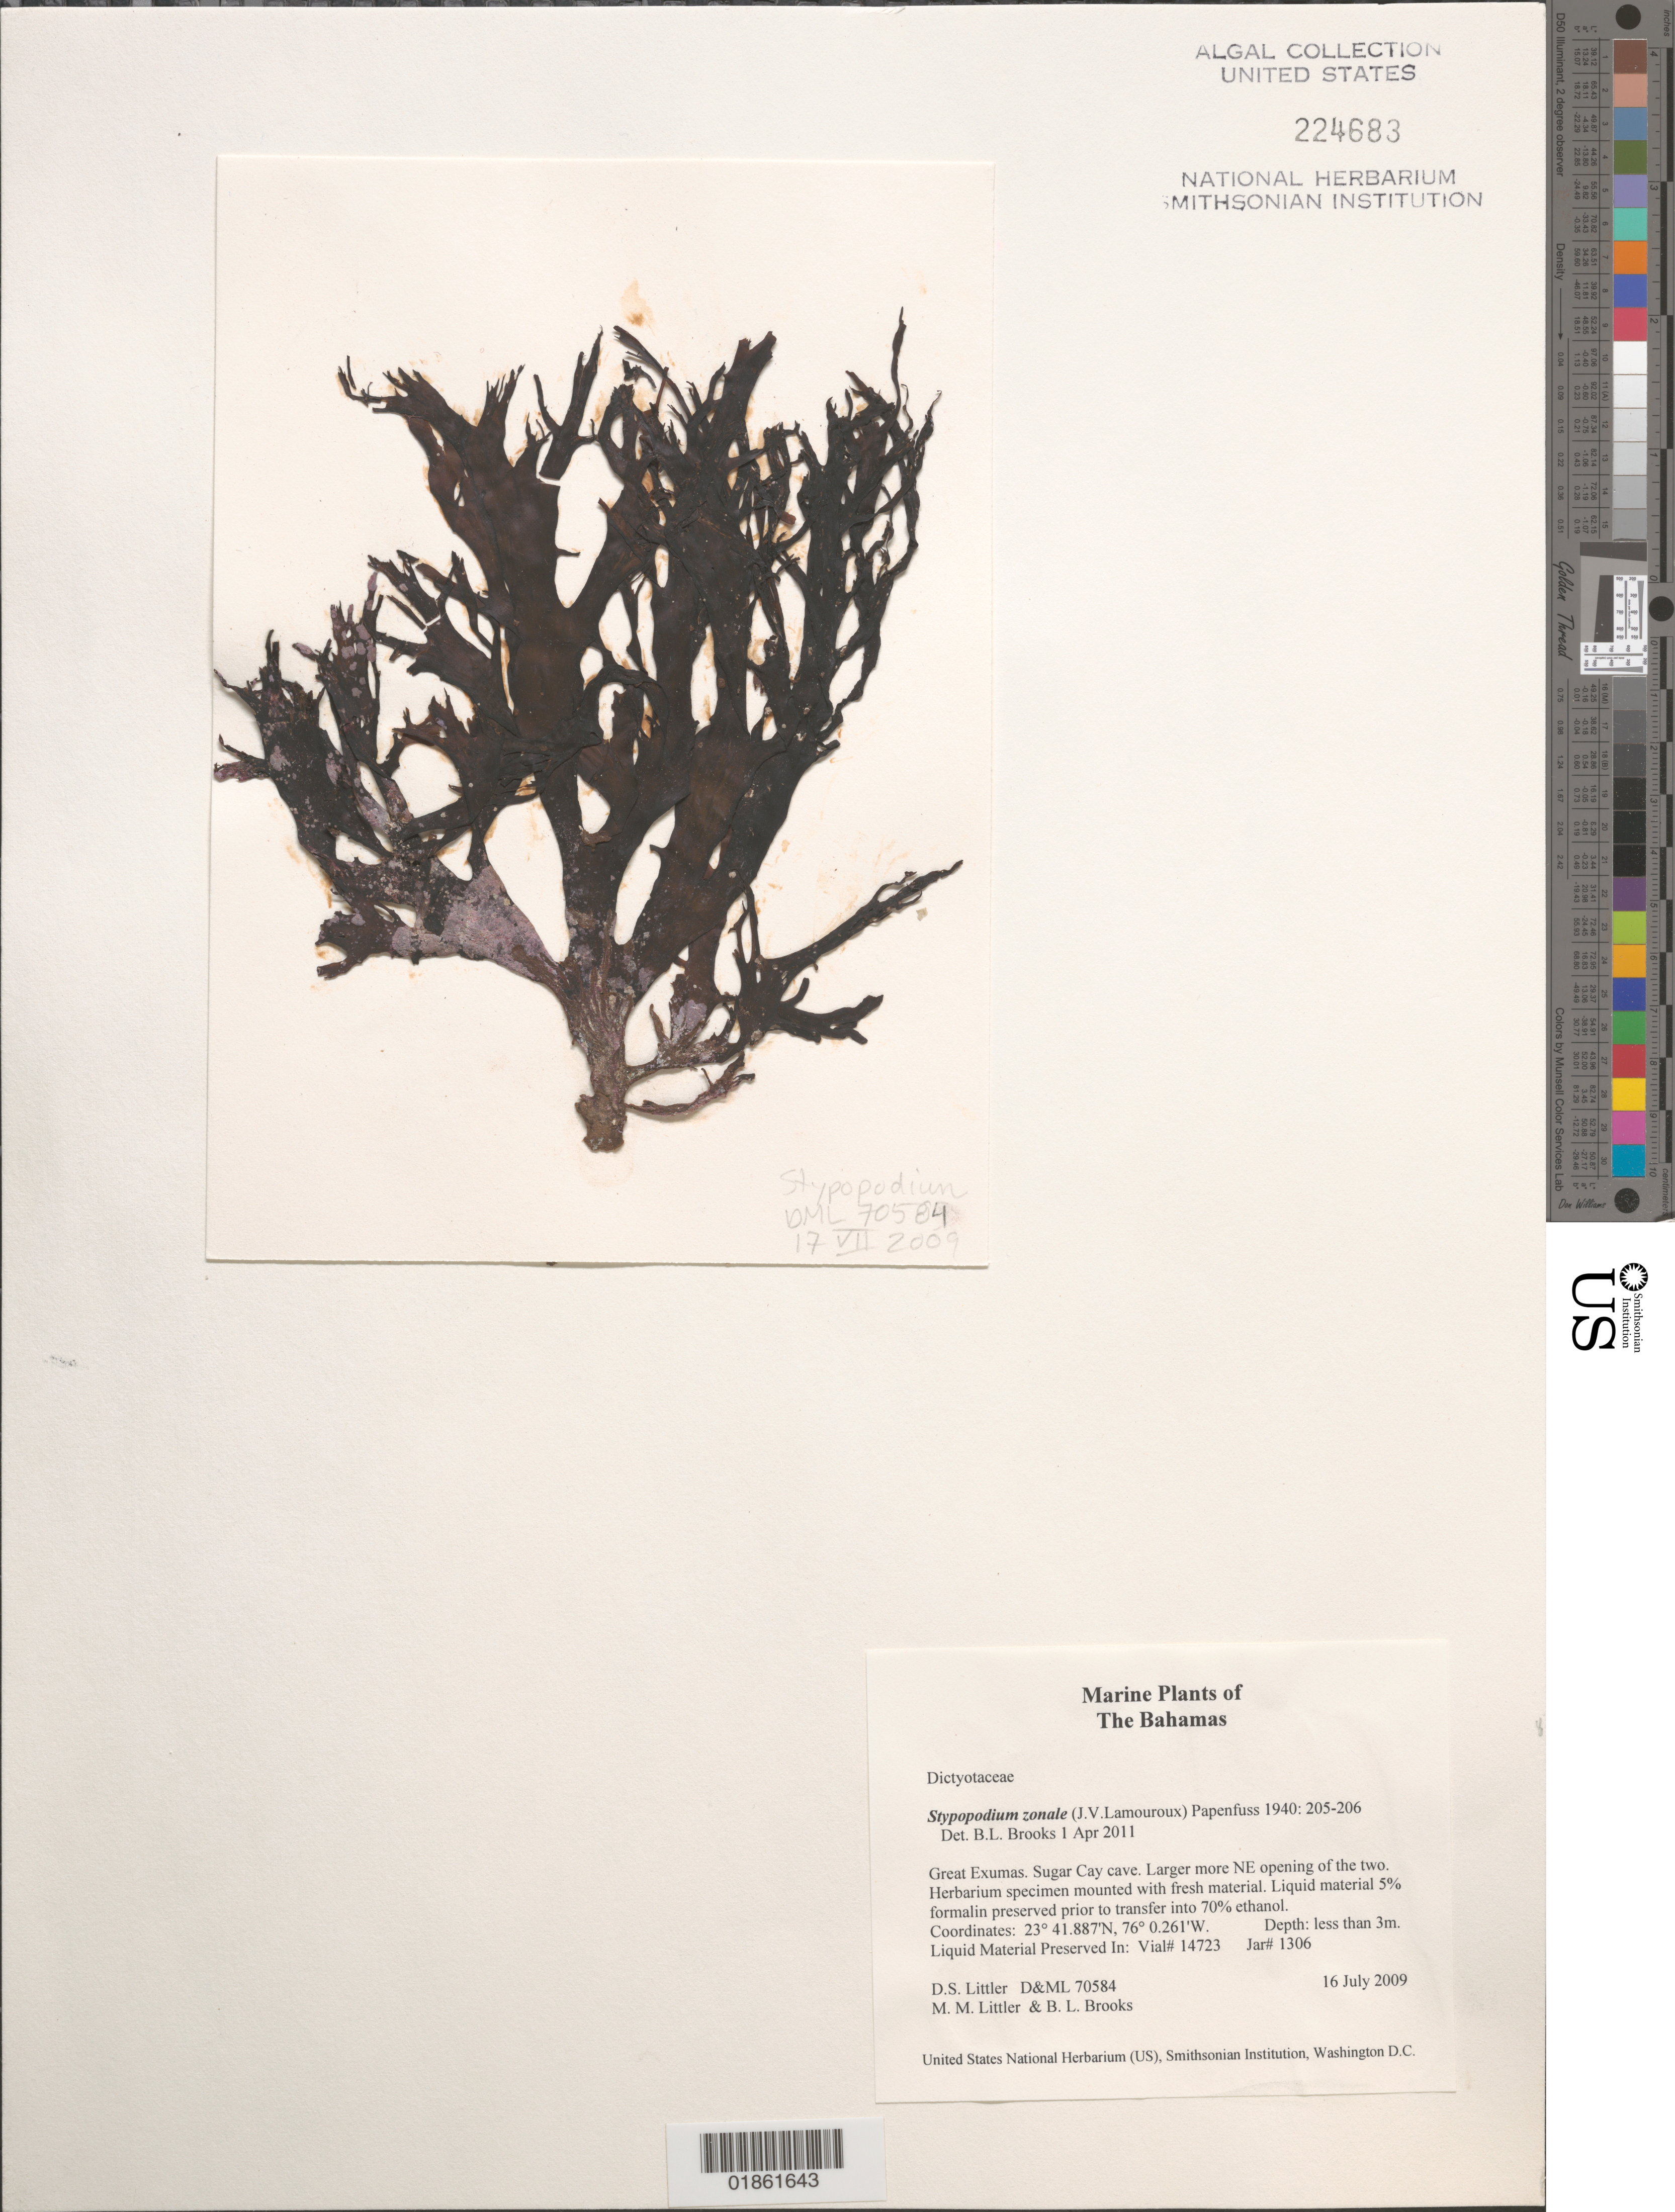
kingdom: Chromista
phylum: Ochrophyta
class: Phaeophyceae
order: Dictyotales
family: Dictyotaceae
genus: Stypopodium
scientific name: Stypopodium sp.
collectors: D. S. Littler & M. M. Littler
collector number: D&ML 70584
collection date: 2009-07-17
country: Bahamas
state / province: Exuma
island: Sugar Cay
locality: Exumas. Sugar Cay. Blue Holes. NE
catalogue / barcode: US 224683